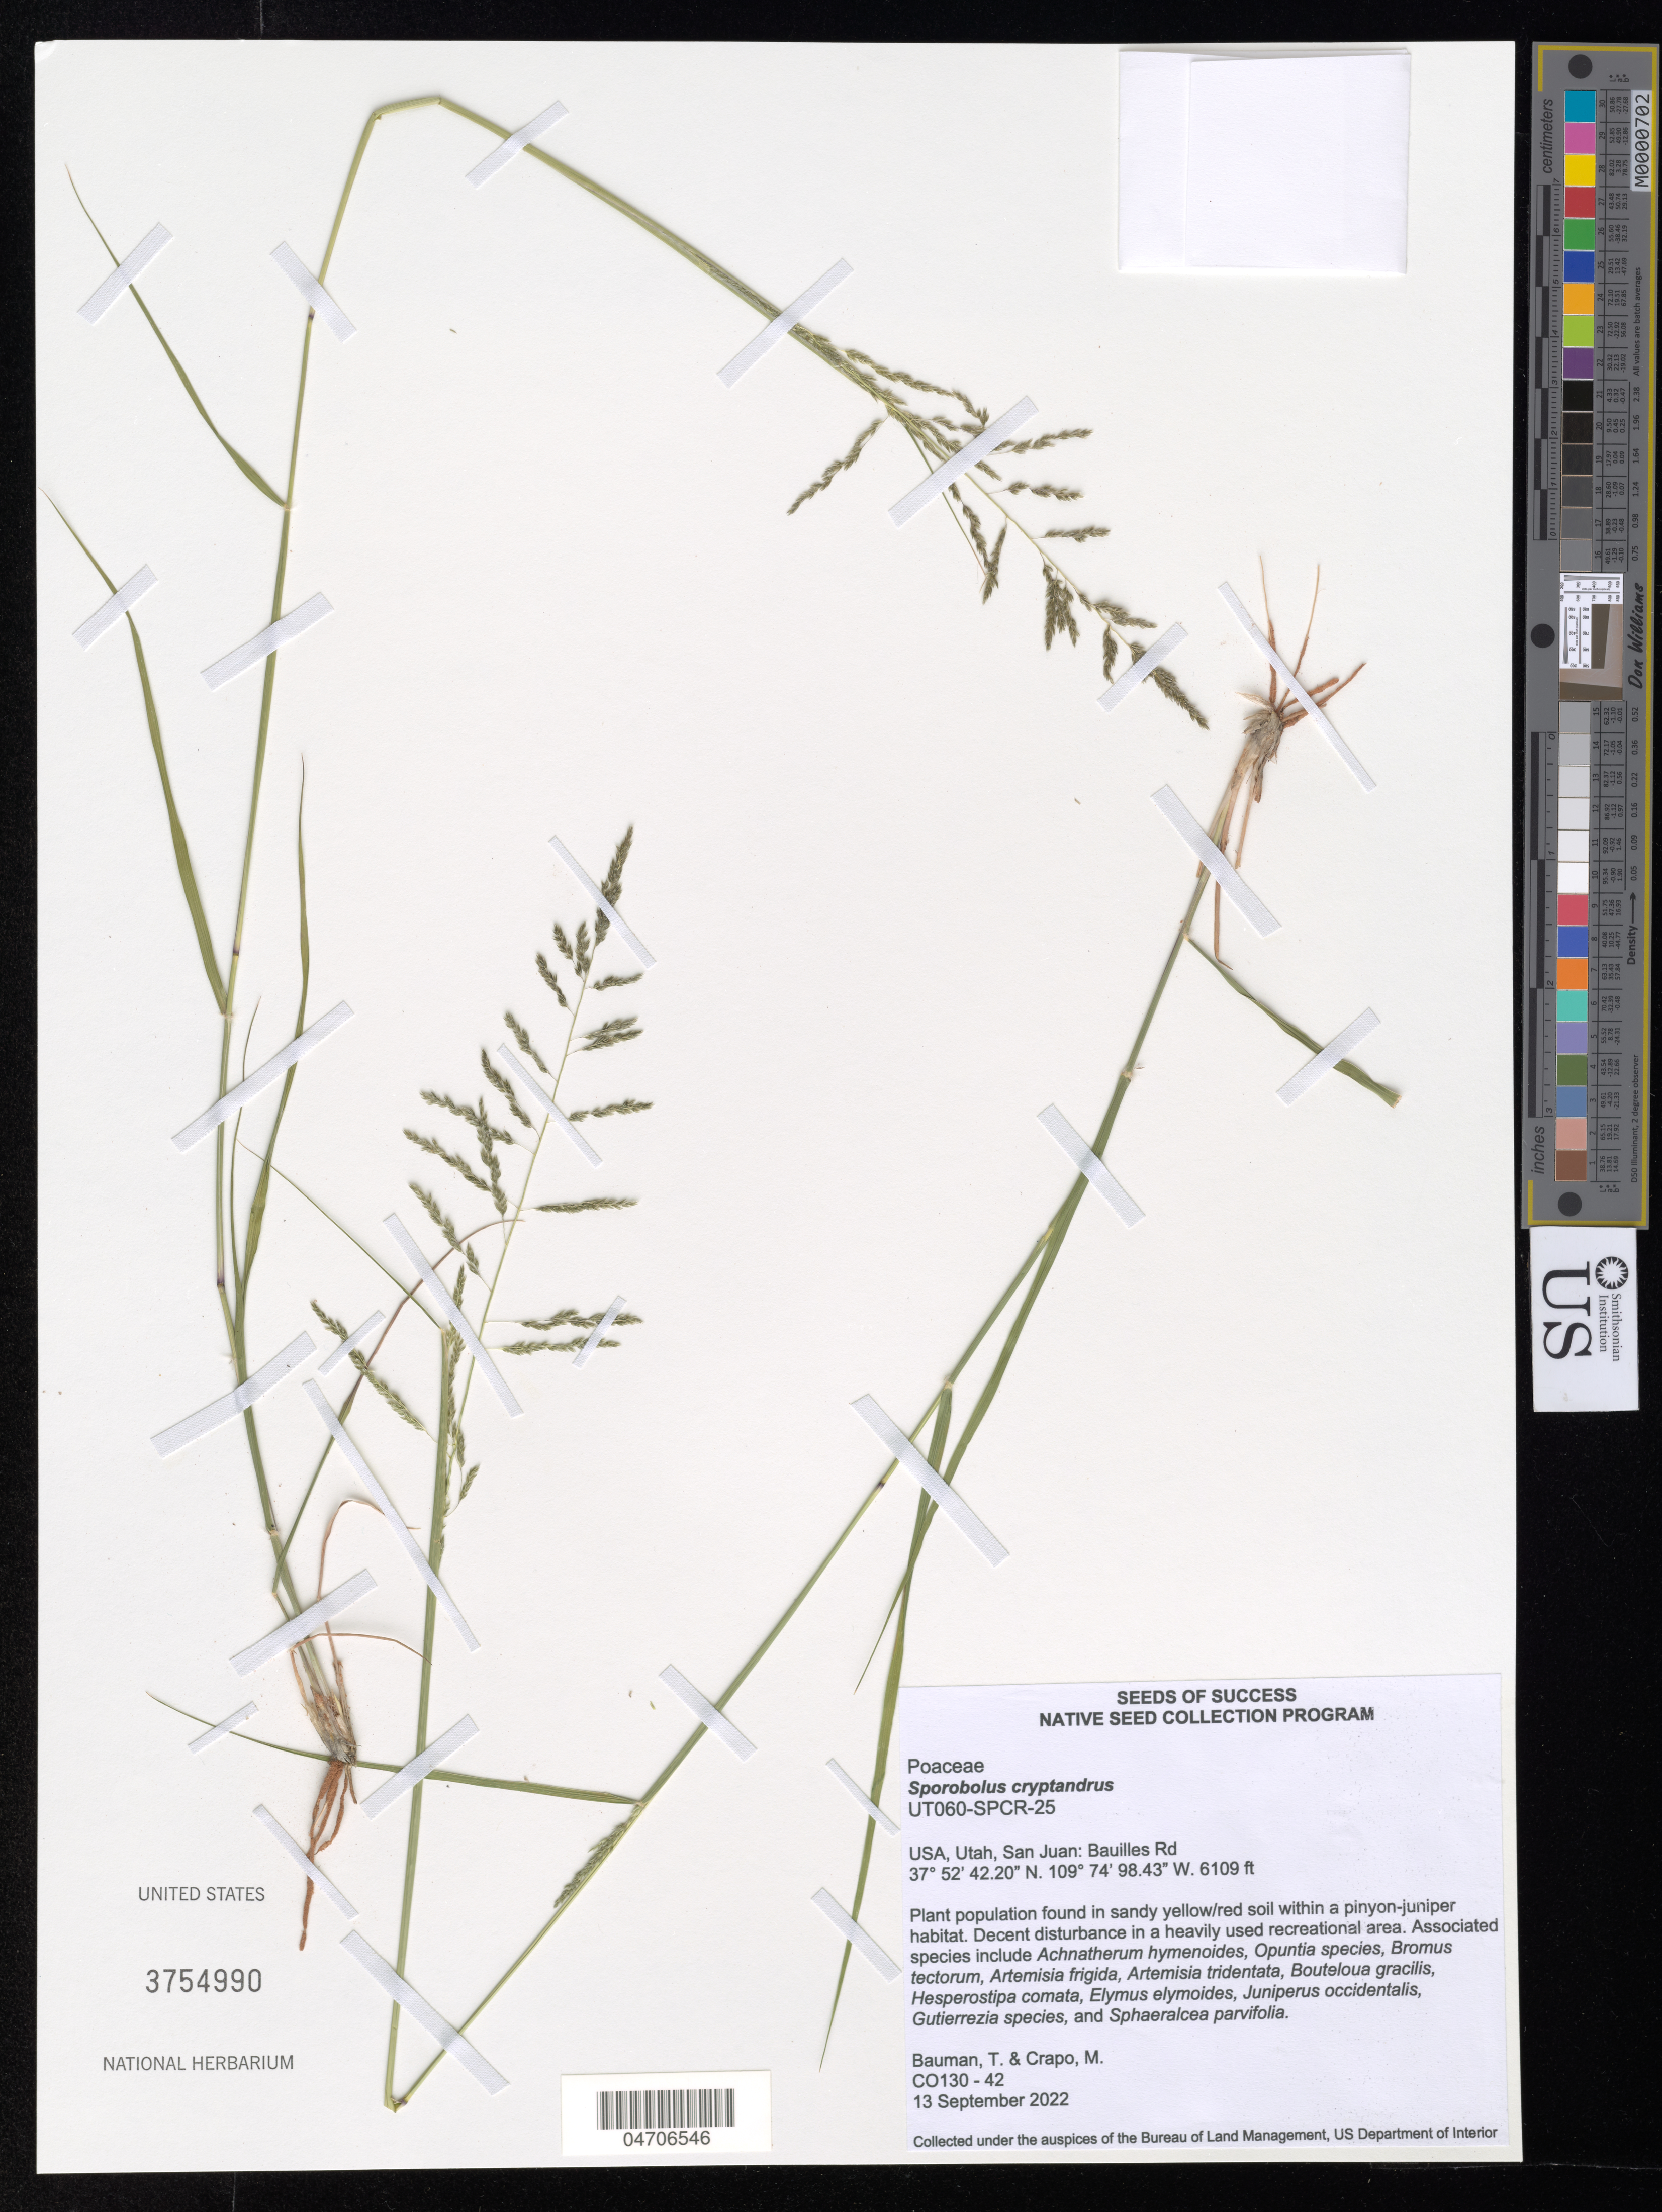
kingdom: Plantae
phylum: Tracheophyta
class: Liliopsida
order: Poales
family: Poaceae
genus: Sporobolus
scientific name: Sporobolus cryptandrus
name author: (Torr.) A. Gray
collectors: K. Gage & G. Woronow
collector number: CO130-42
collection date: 2022-09-13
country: United States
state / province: Utah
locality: San Juan: Bauilles Rd.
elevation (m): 1862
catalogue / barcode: US 3754990